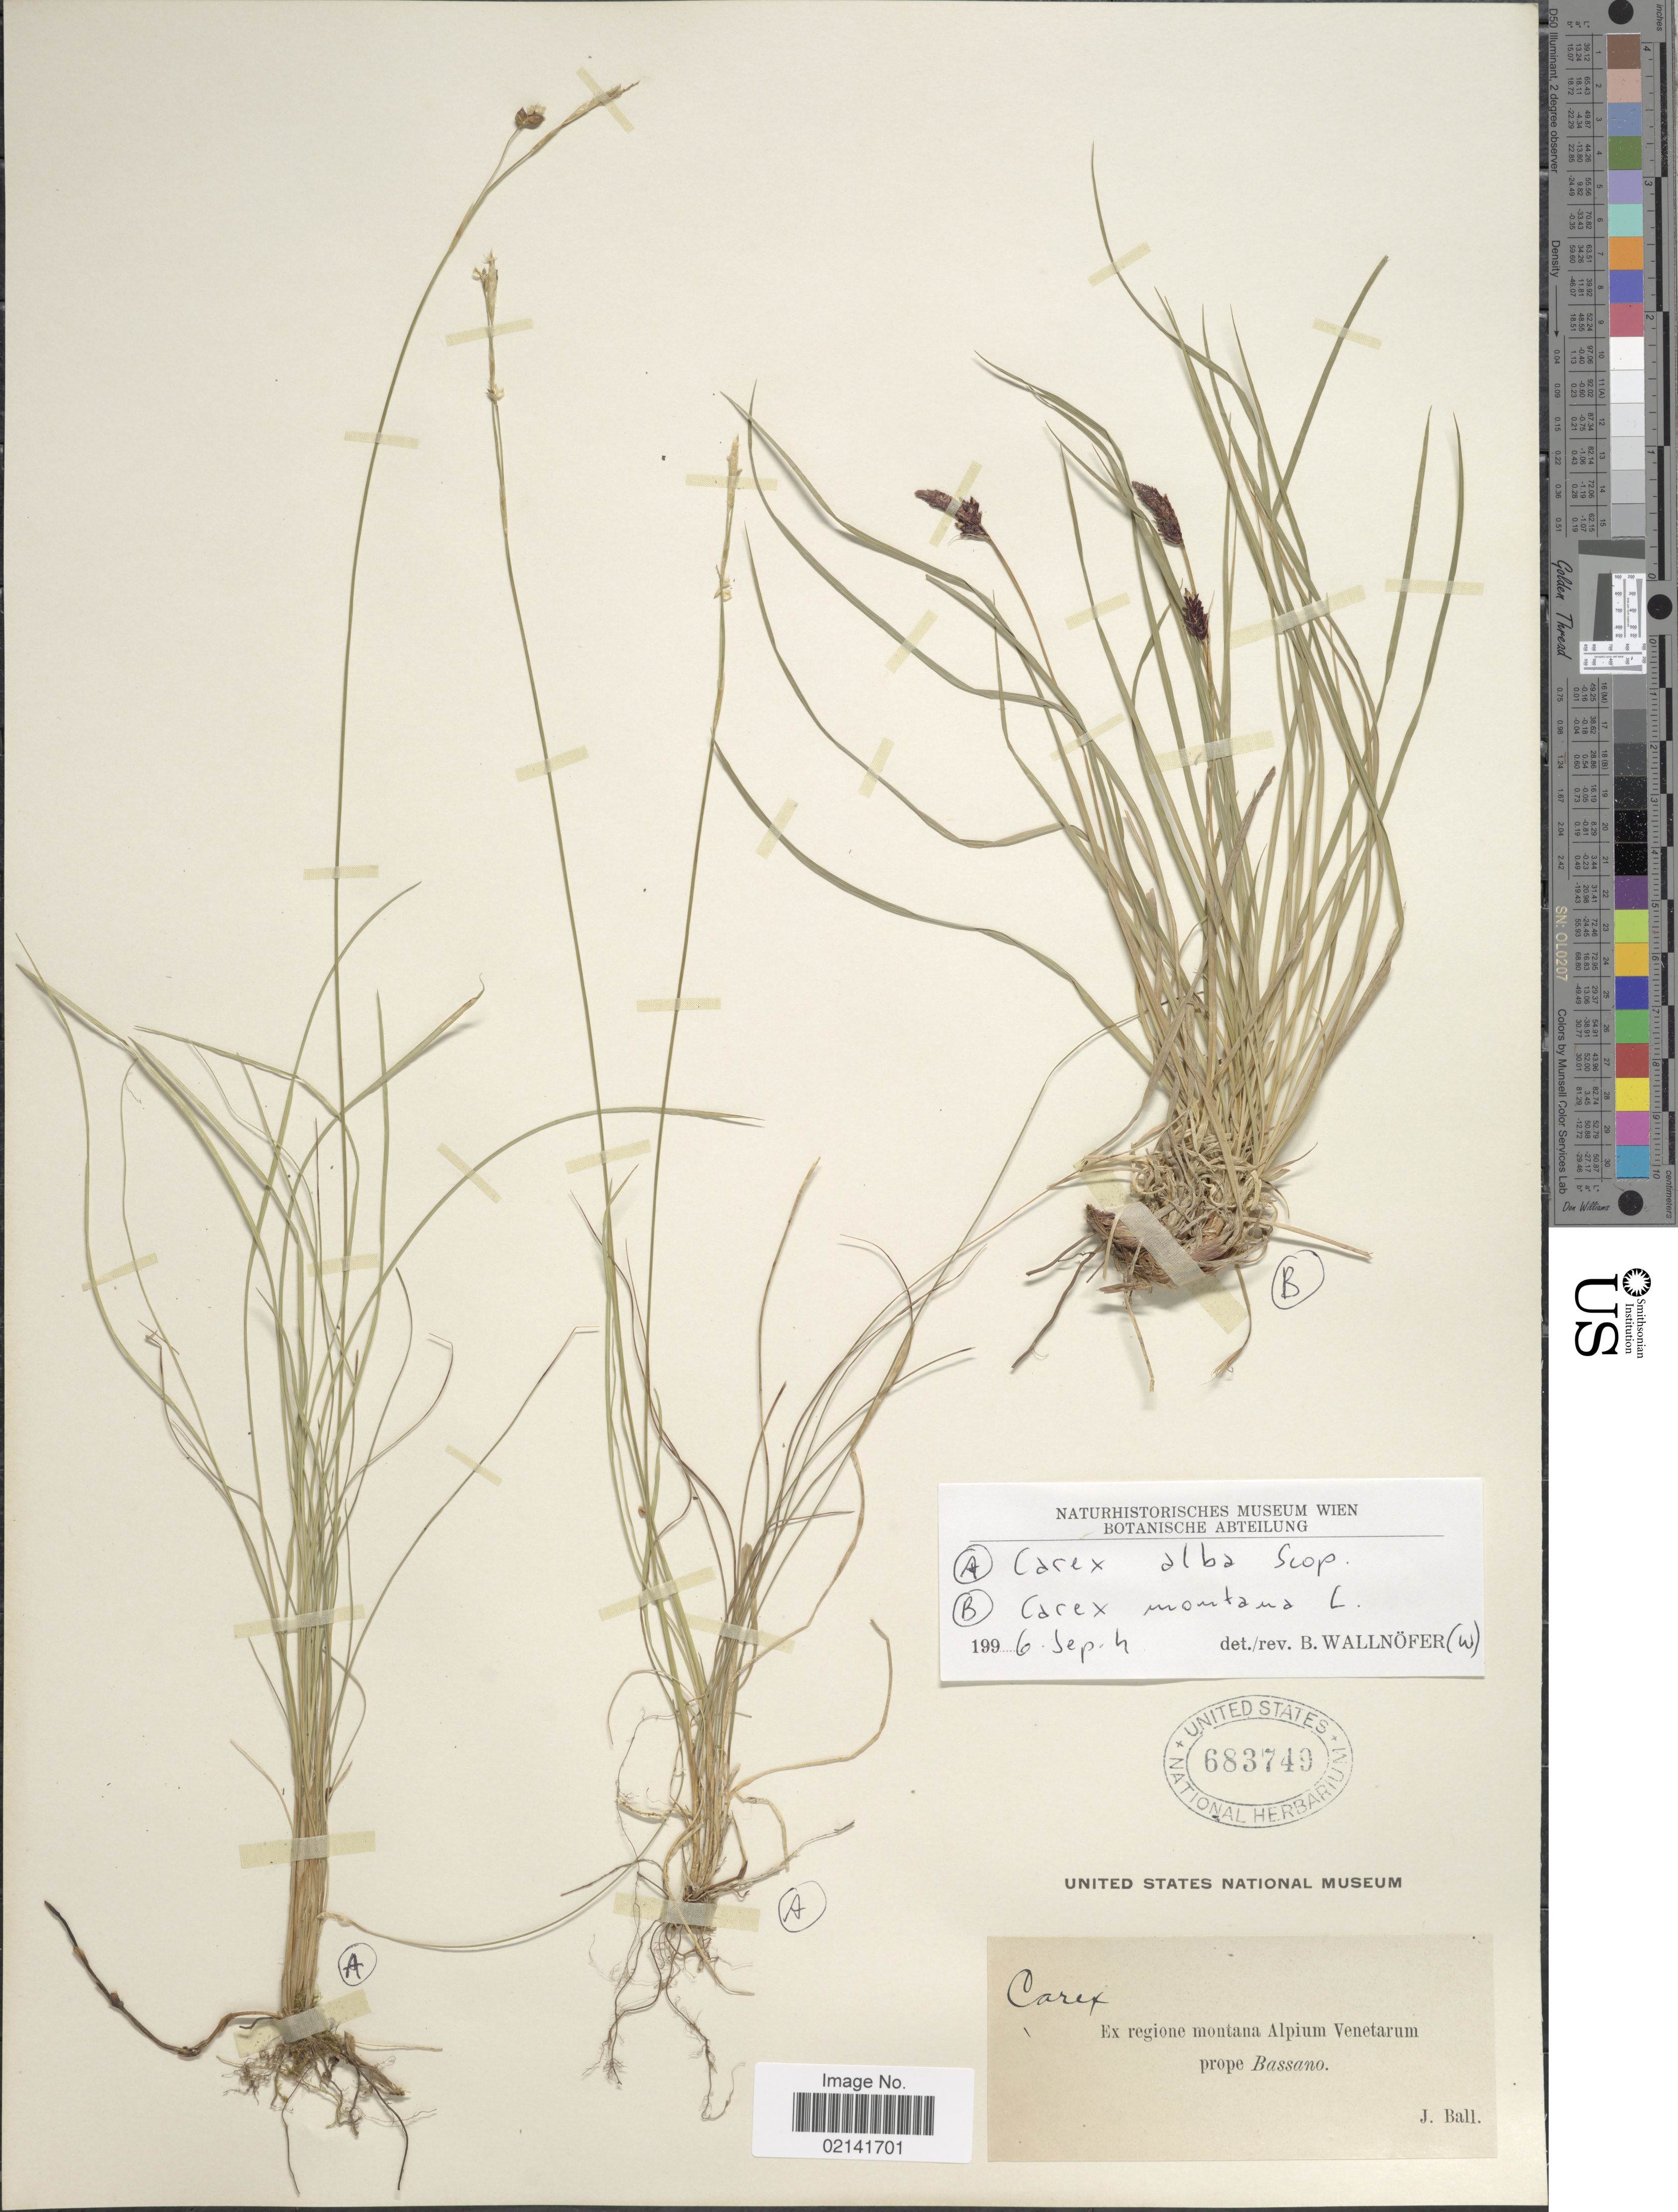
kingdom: Plantae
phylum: Tracheophyta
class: Liliopsida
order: Poales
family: Cyperaceae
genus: Carex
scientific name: Carex alba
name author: Scop.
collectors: J. Ball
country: Italy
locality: Regione montana Alpium Venetarum prope Bassano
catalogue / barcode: US 683749